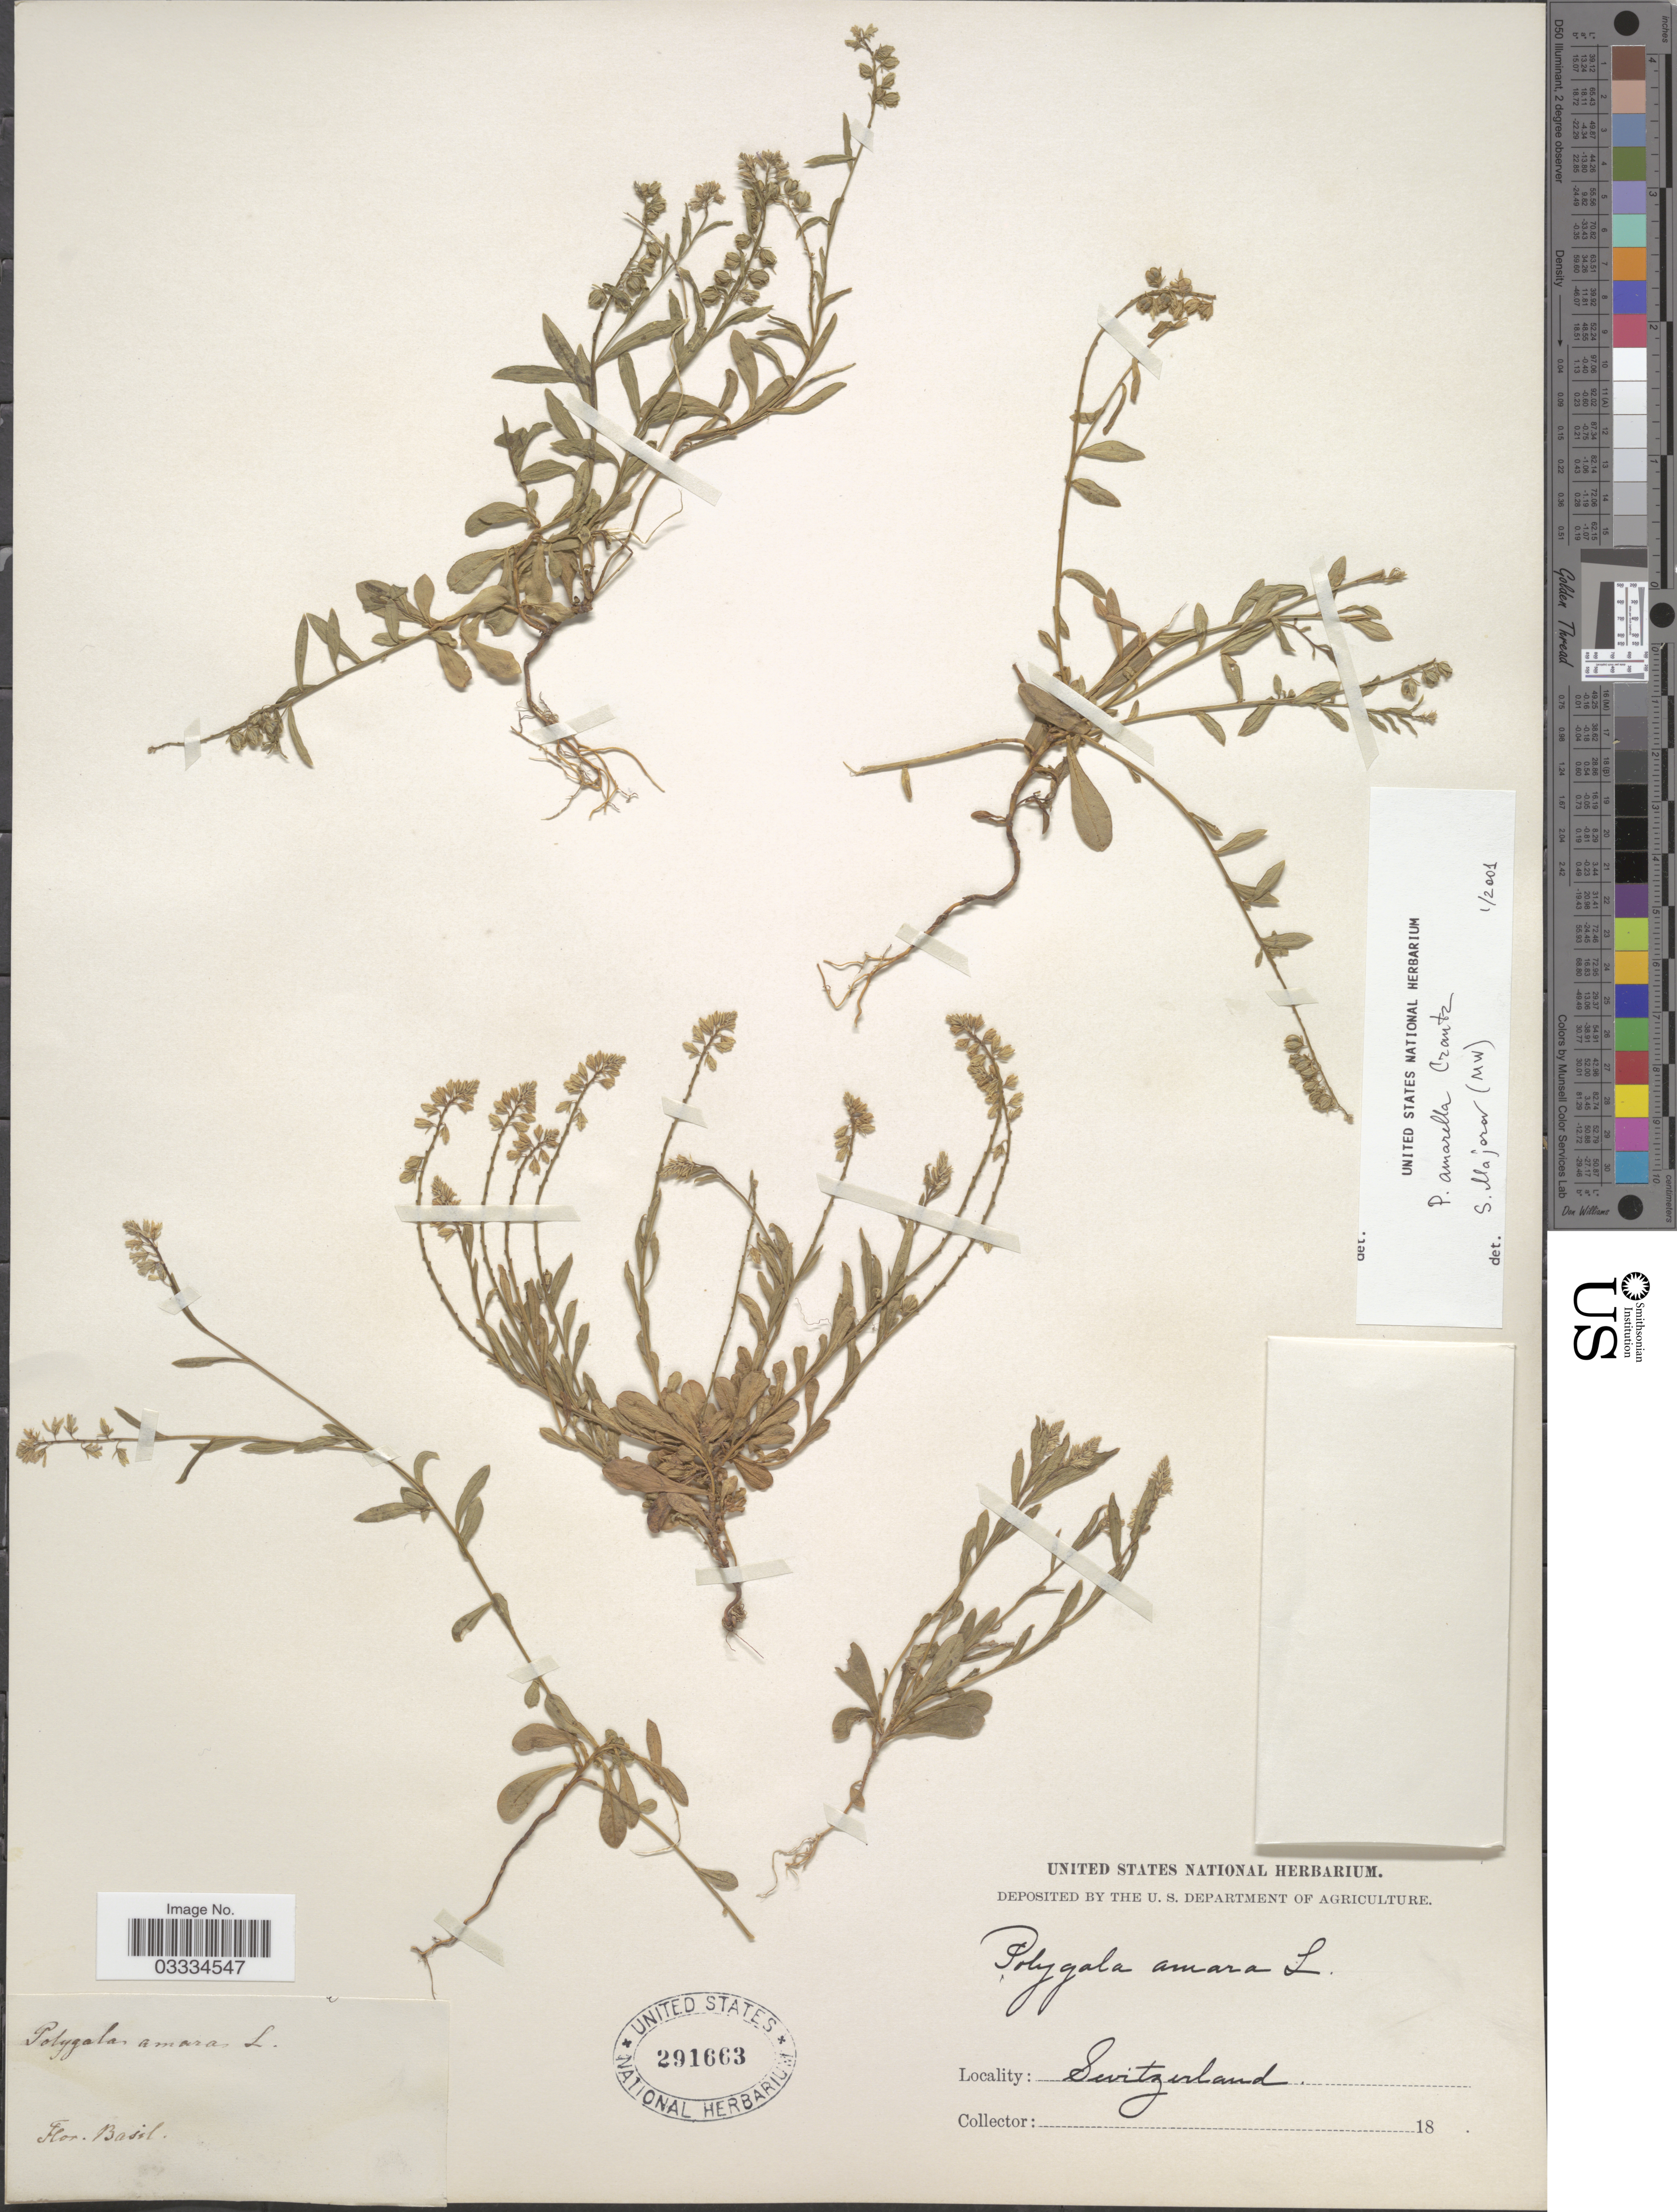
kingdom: Plantae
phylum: Tracheophyta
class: Magnoliopsida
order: Fabales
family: Polygalaceae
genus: Polygala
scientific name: Polygala amarella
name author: Crantz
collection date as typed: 18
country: Switzerland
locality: Basil.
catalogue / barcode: US 291663